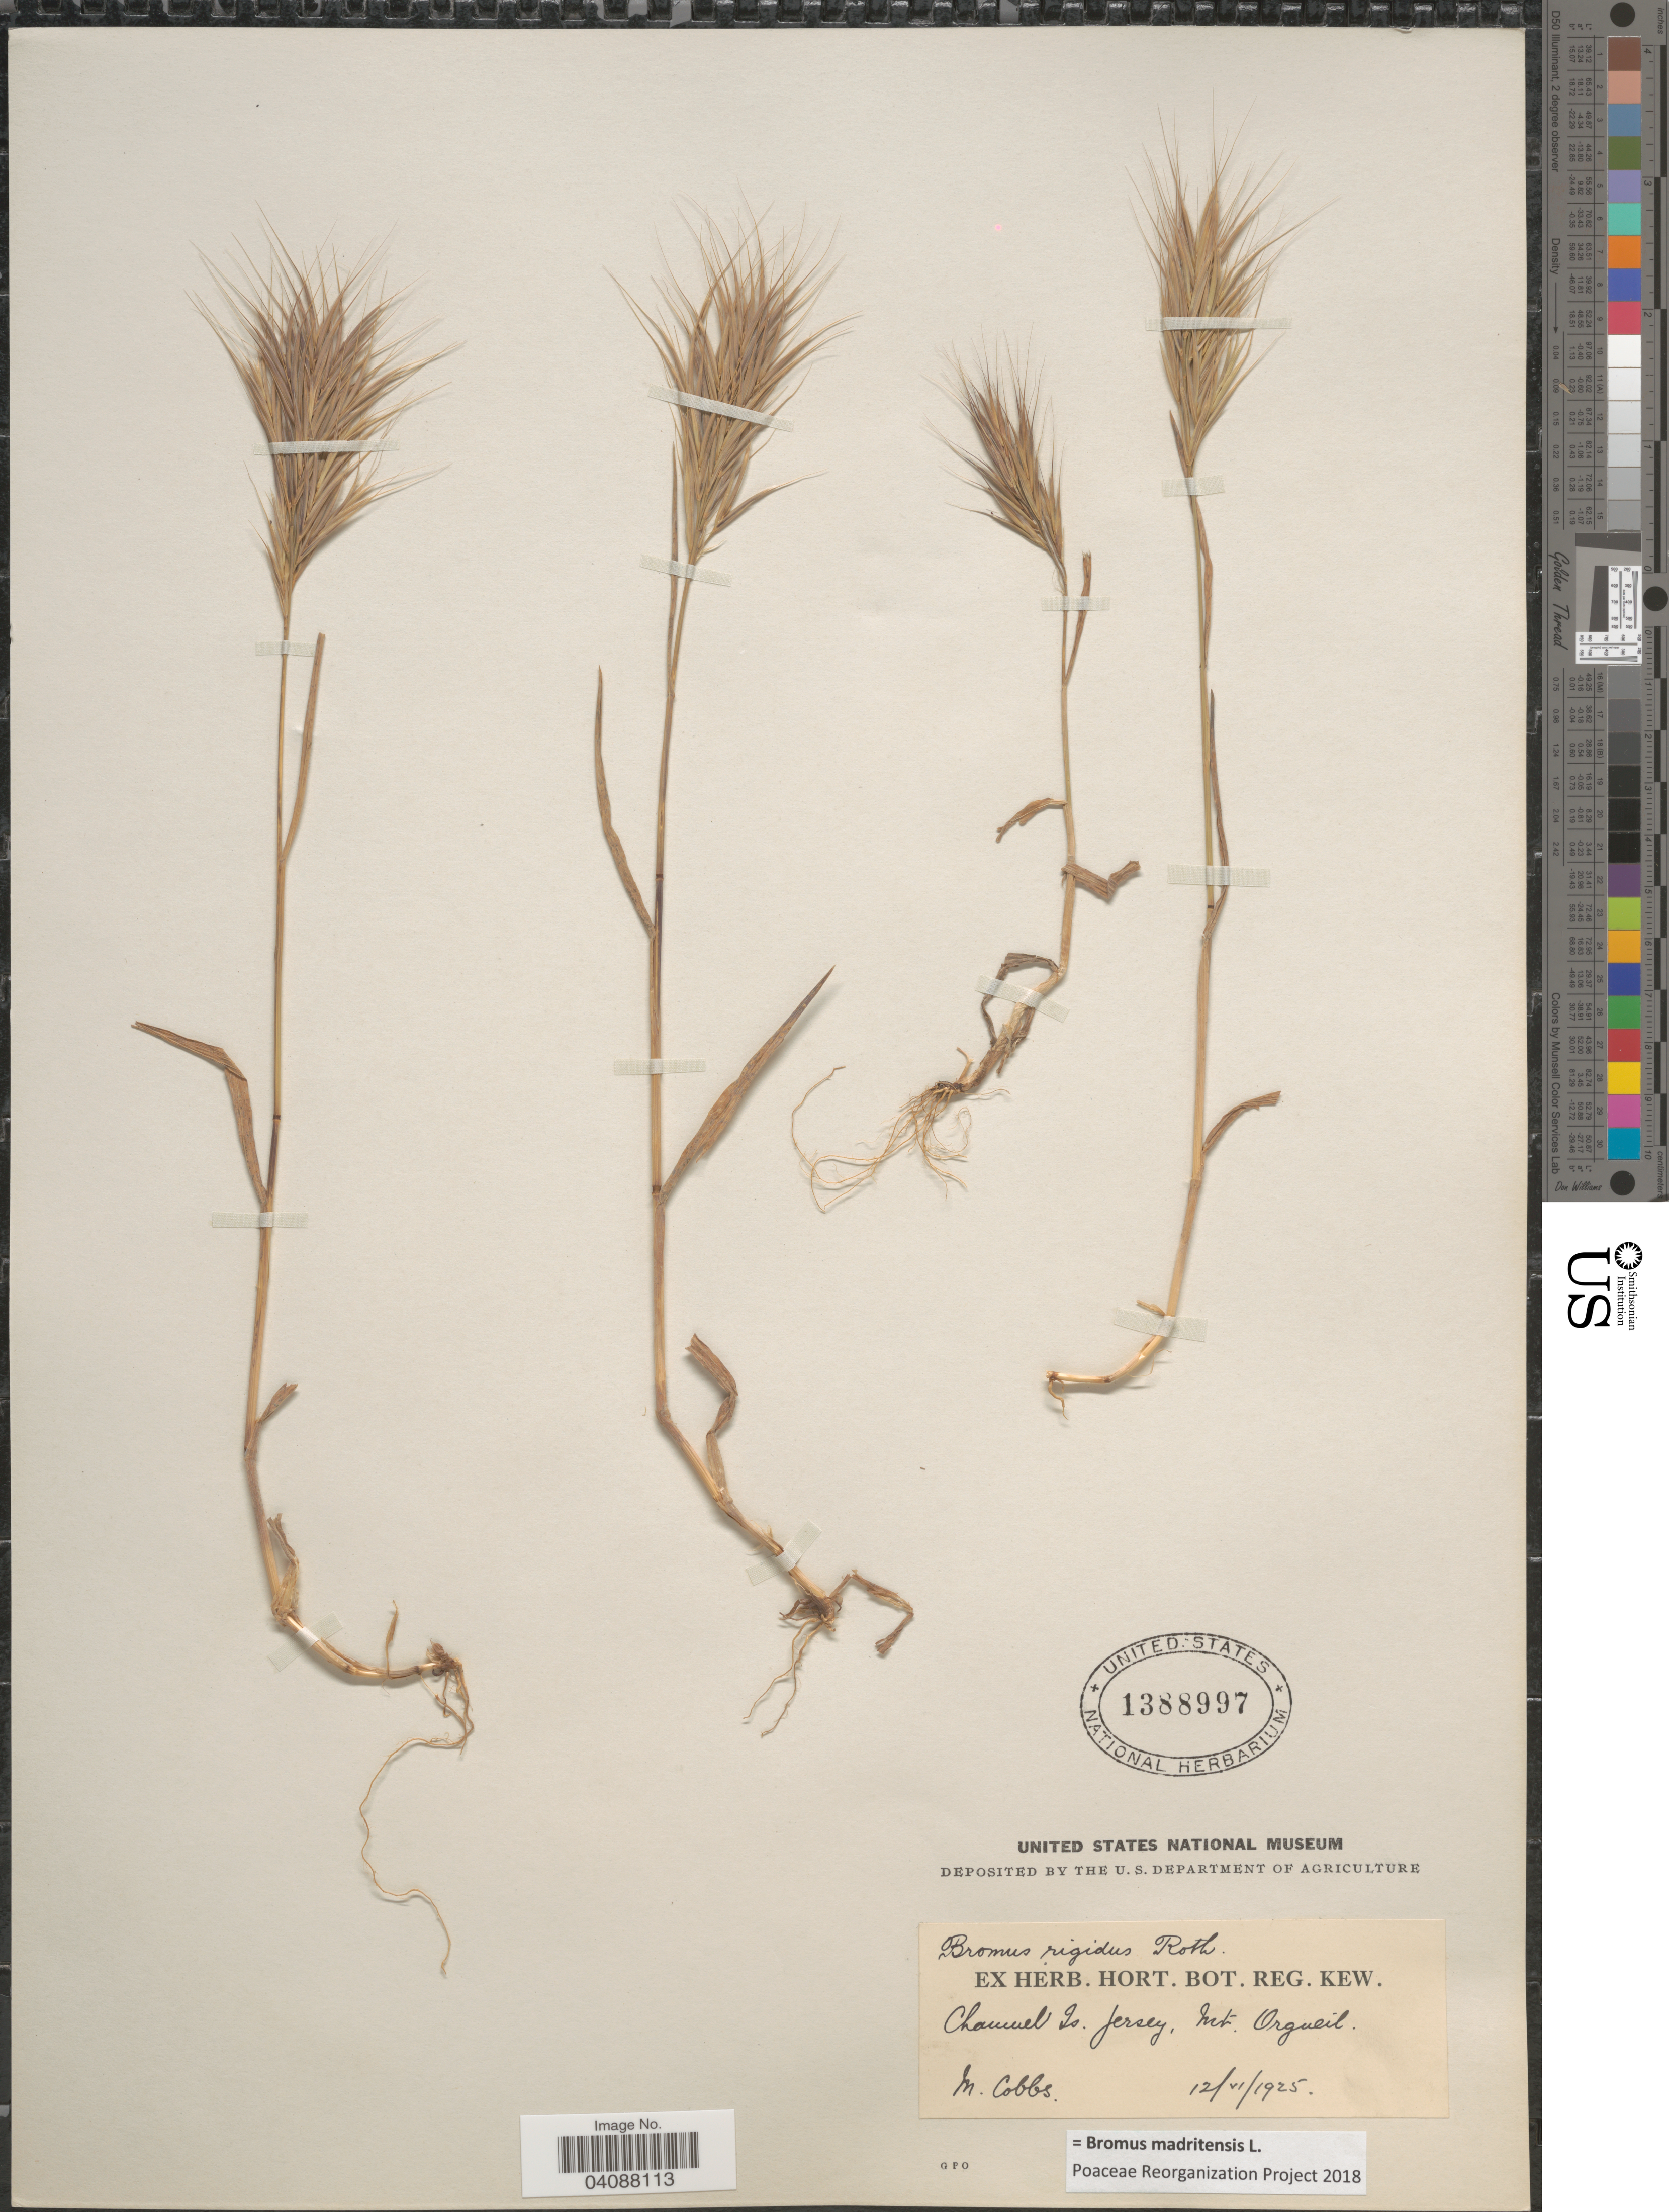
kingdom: Plantae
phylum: Tracheophyta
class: Liliopsida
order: Poales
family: Poaceae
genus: Bromus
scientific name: Bromus madritensis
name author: L.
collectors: M. Cobbs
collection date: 1925-06-12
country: United Kingdom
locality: Channel Is. Jersey, Mt. Orgnueil.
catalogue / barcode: US 1388997